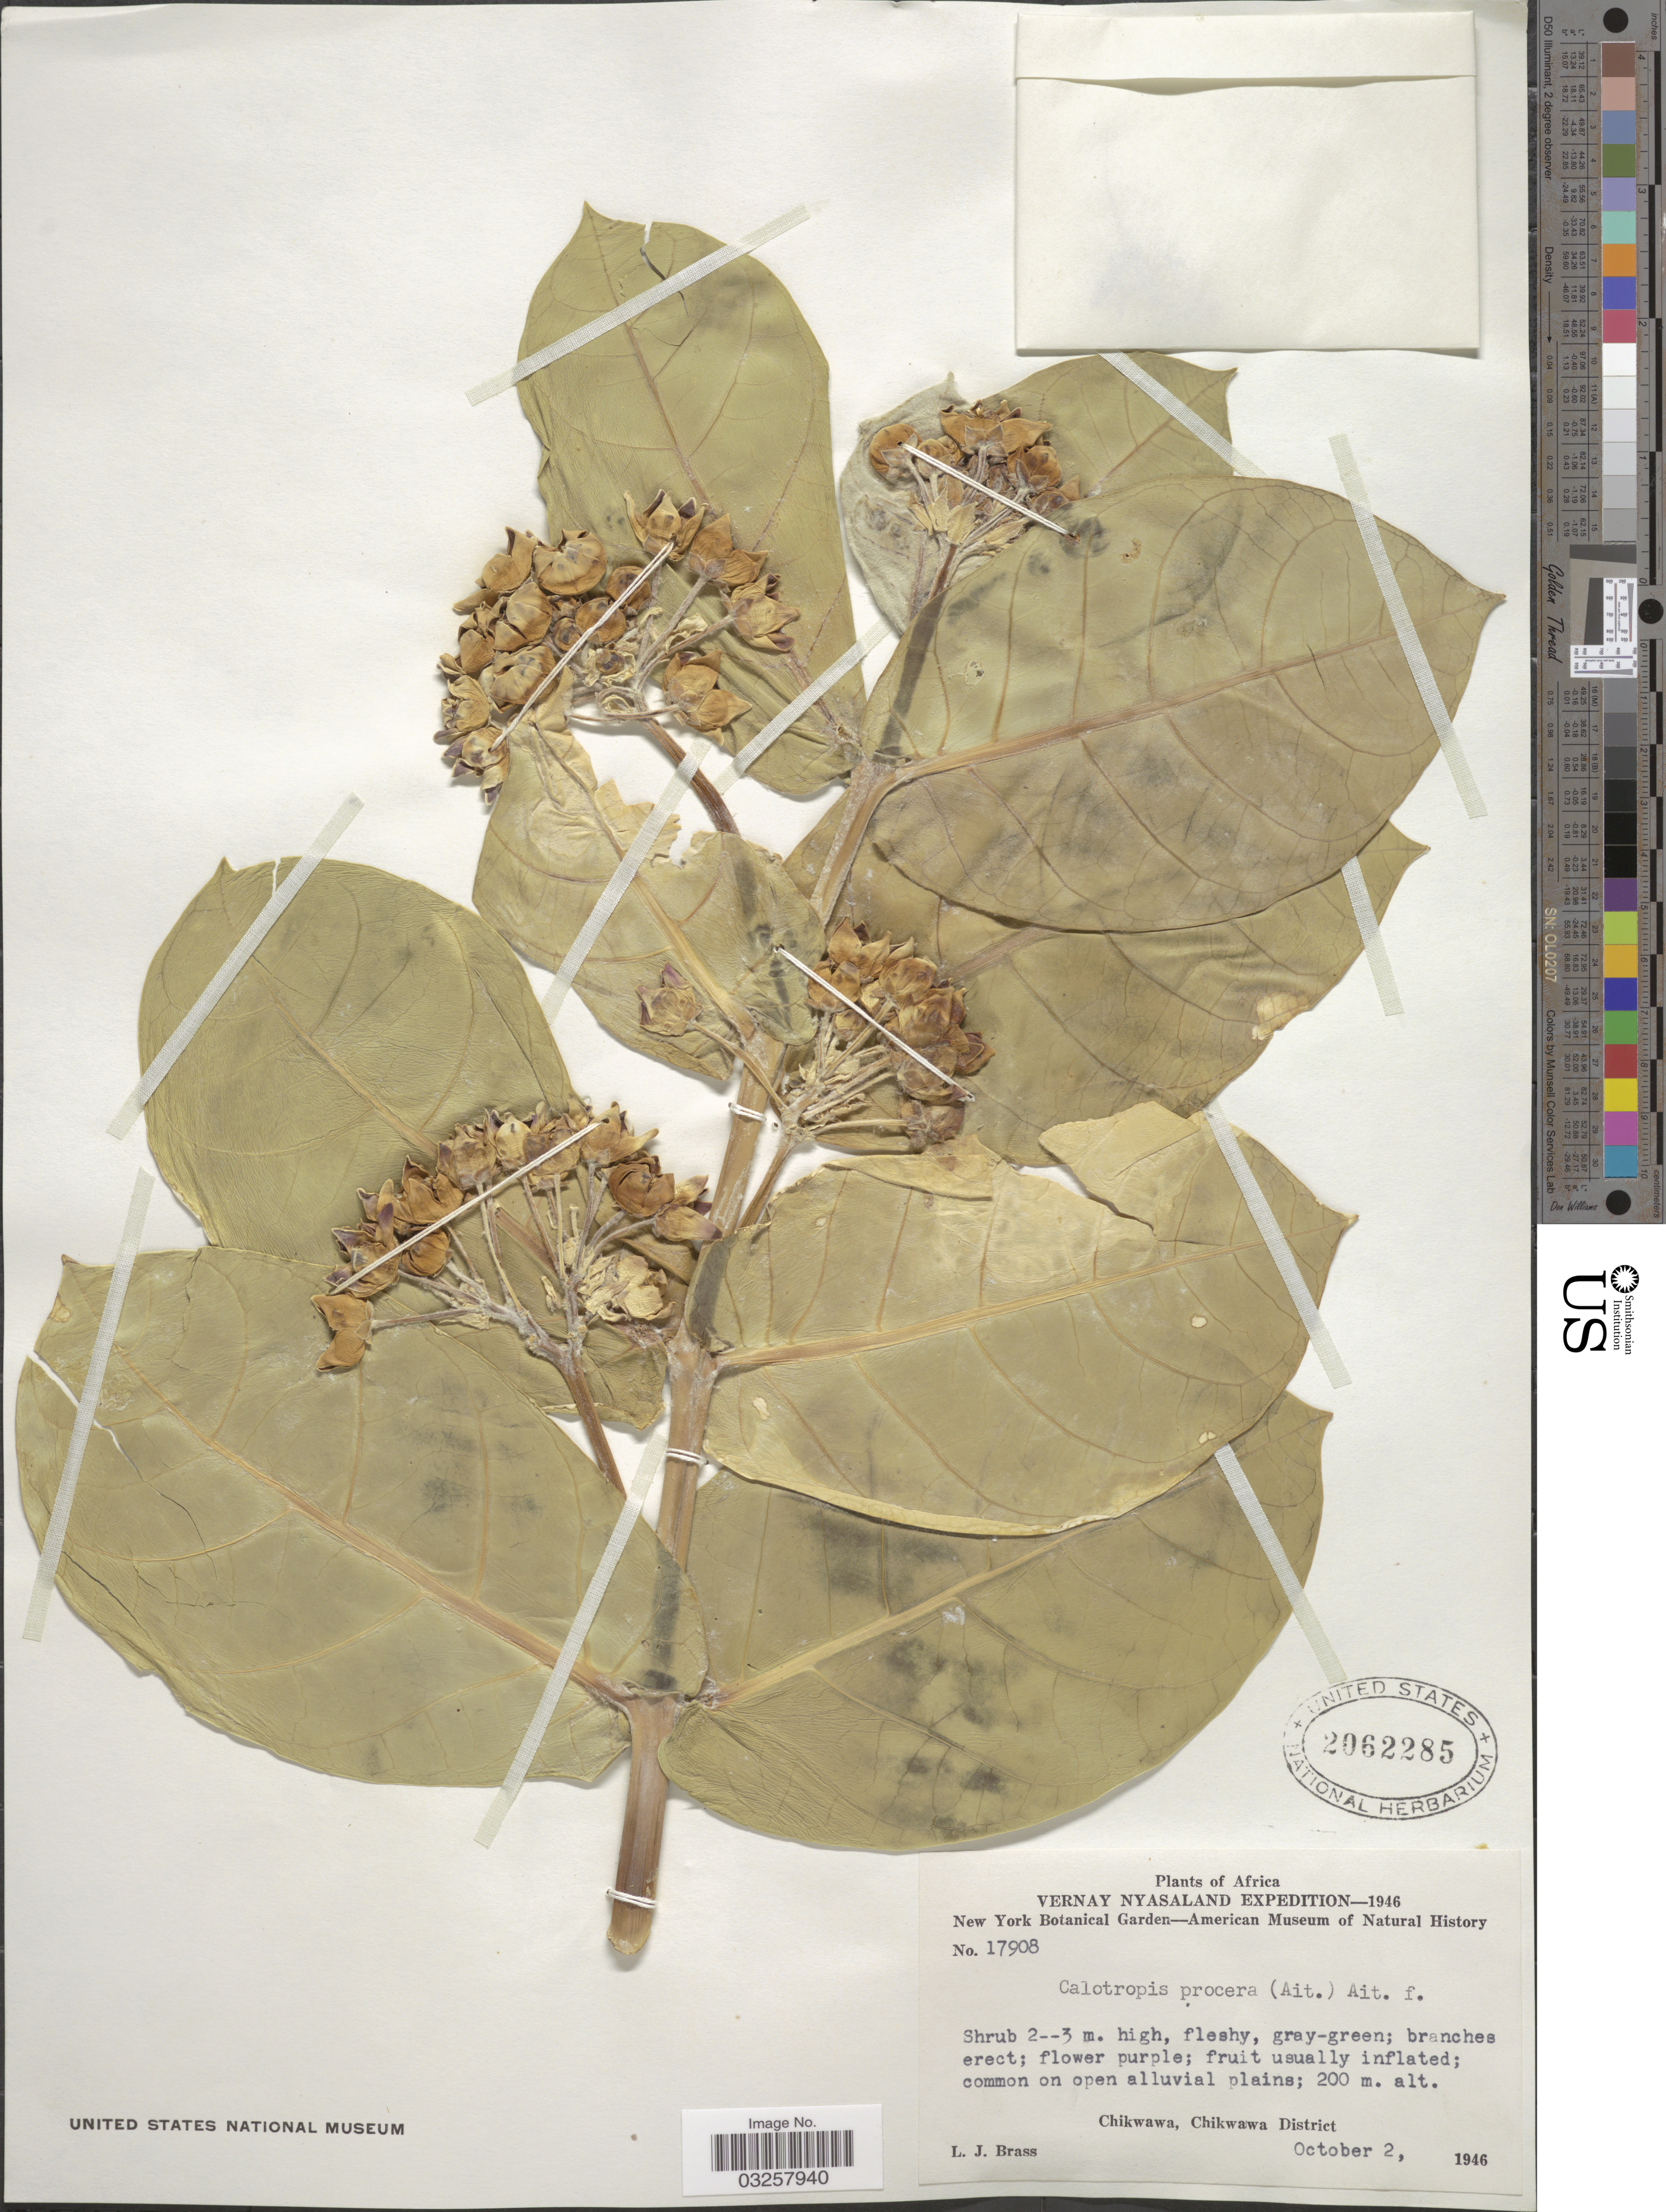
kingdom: Plantae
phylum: Tracheophyta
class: Magnoliopsida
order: Gentianales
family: Apocynaceae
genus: Calotropis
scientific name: Calotropis procera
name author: (Aiton) W.T. Aiton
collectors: L. J. Brass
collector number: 17908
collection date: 1946-10-02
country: Malawi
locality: Vernay Nyasaland. Chikwawa, Chikwawa District.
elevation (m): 200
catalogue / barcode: US 2062285